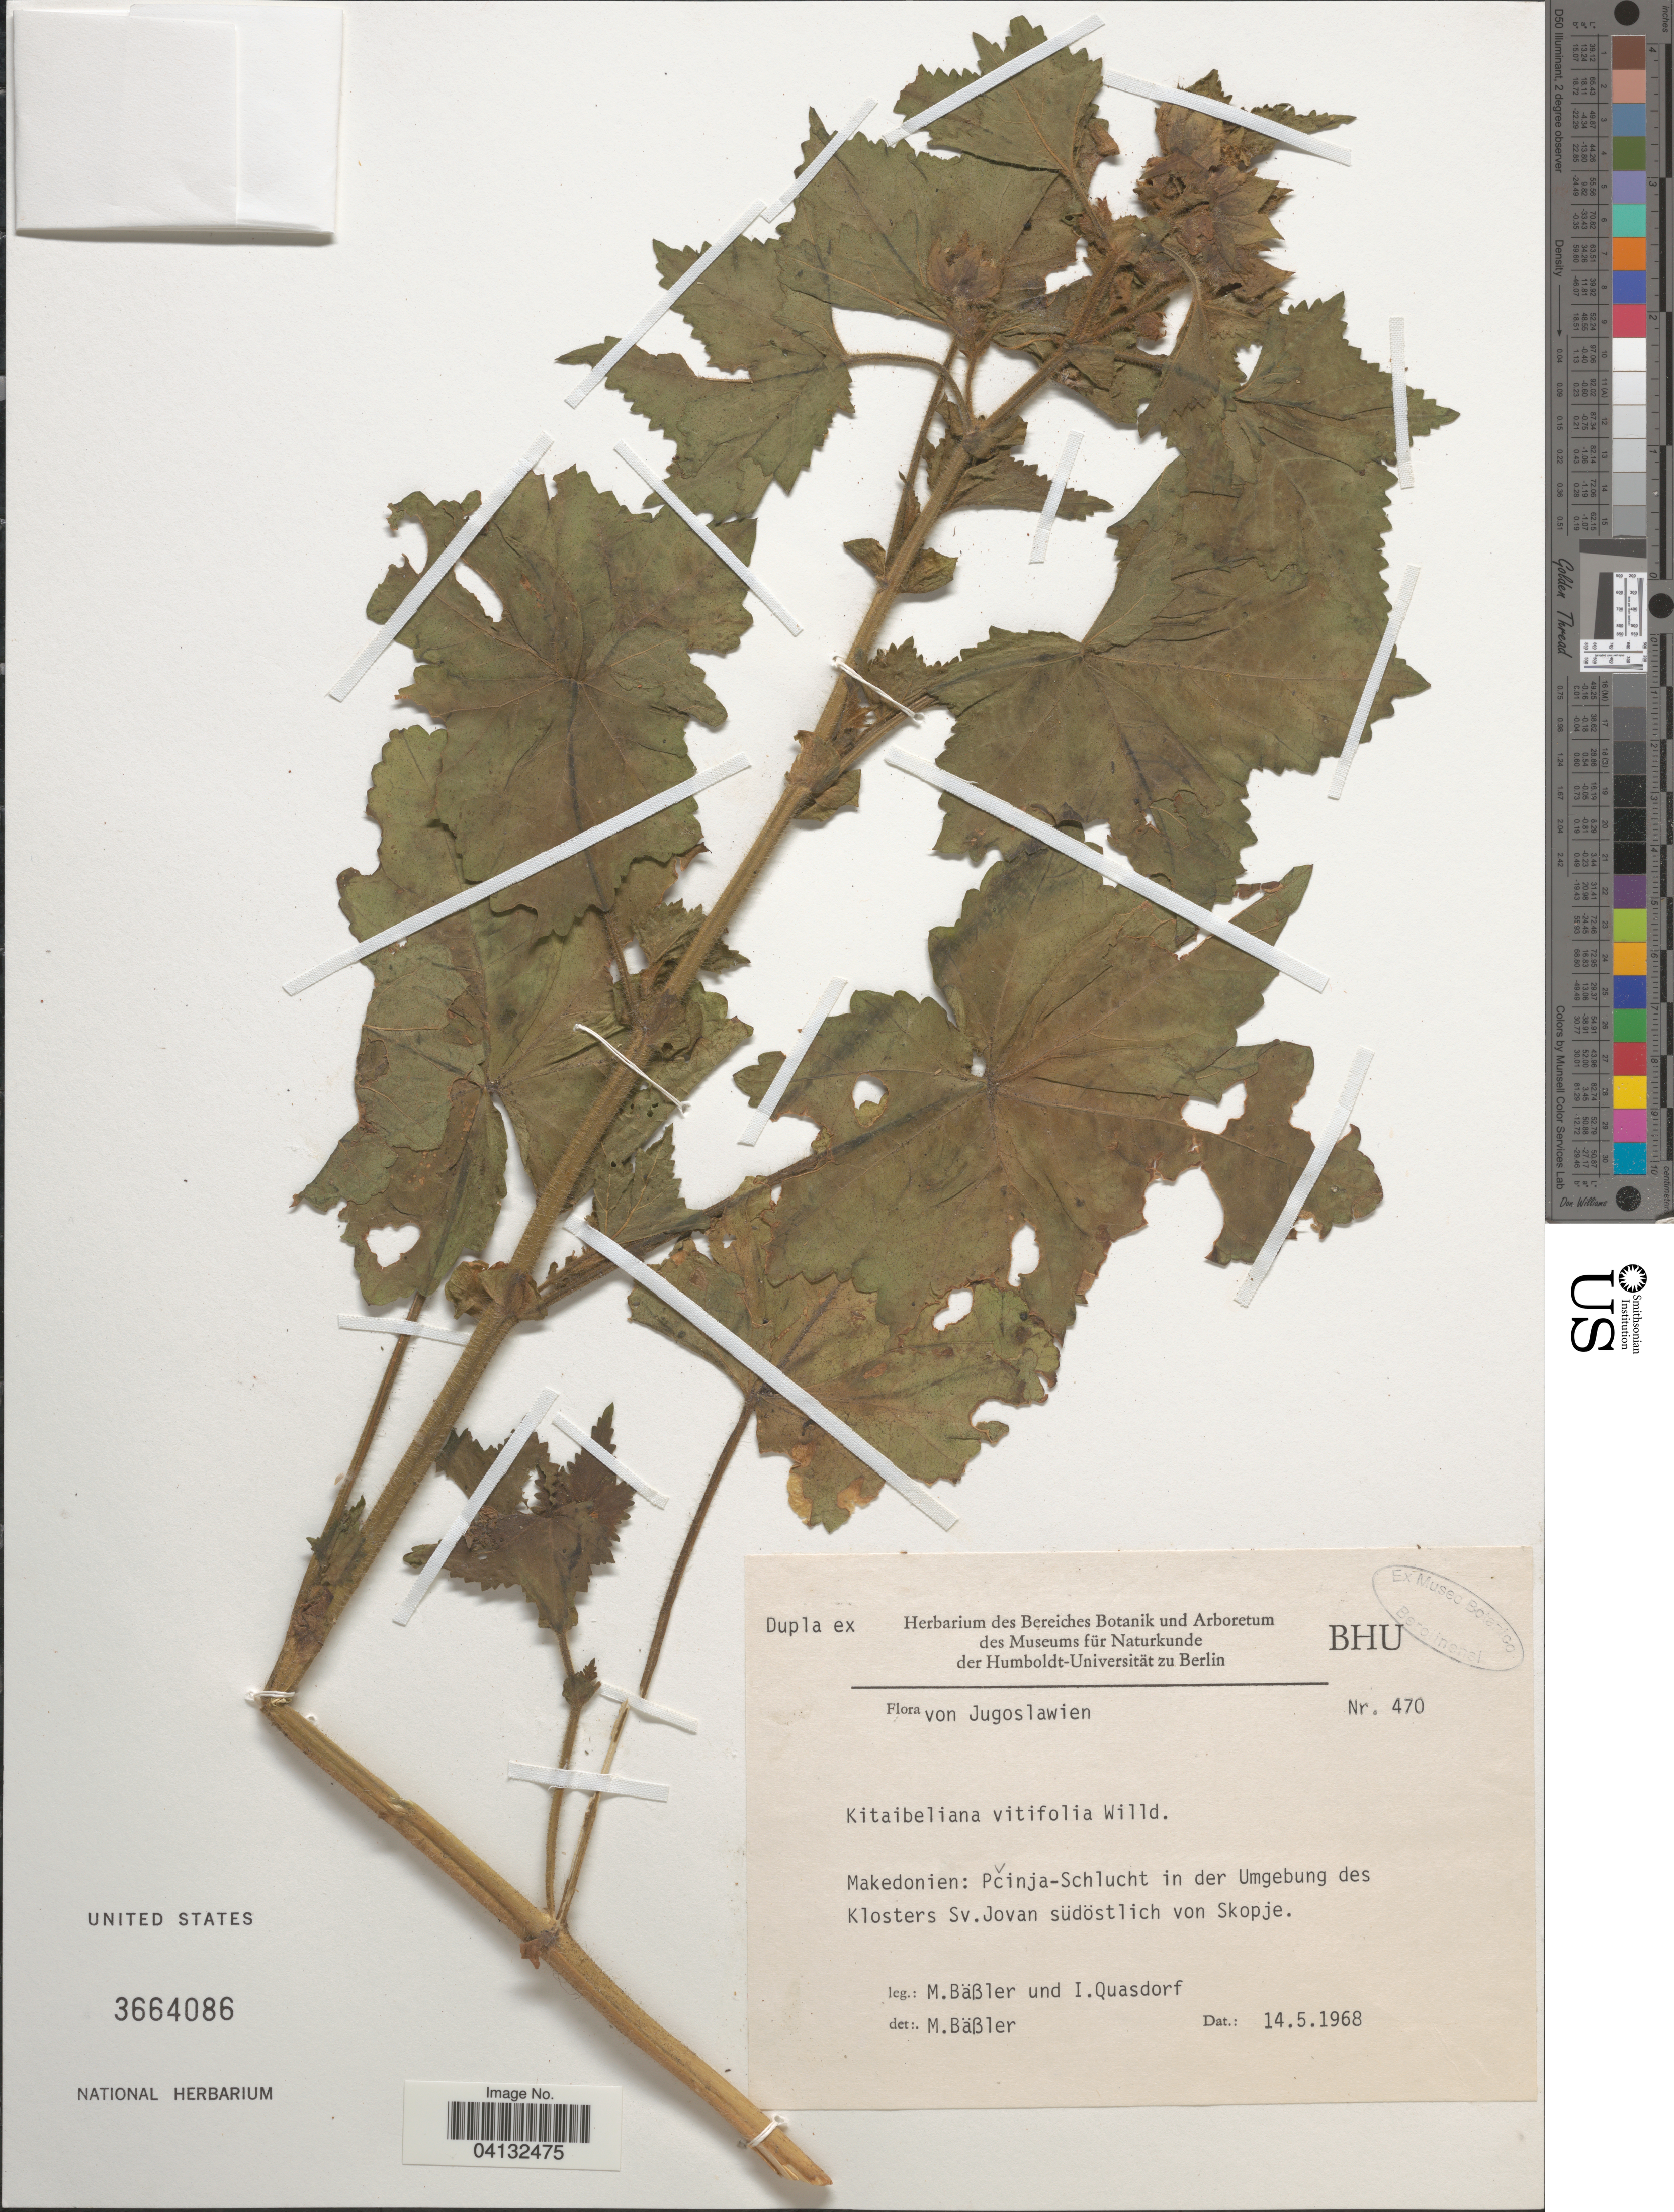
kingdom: Plantae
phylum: Tracheophyta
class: Magnoliopsida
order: Malvales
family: Malvaceae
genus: Kitaibela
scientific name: Kitaibela vitifolia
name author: Willd.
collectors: M. Bässler & I. Quasdorf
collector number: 470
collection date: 1968-05-14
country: North Macedonia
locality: Makedonien: Pčinja-Schlucht in der Umgebung des Klosters Sv.Jovan südöstlich von Skopje.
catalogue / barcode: US 3664086